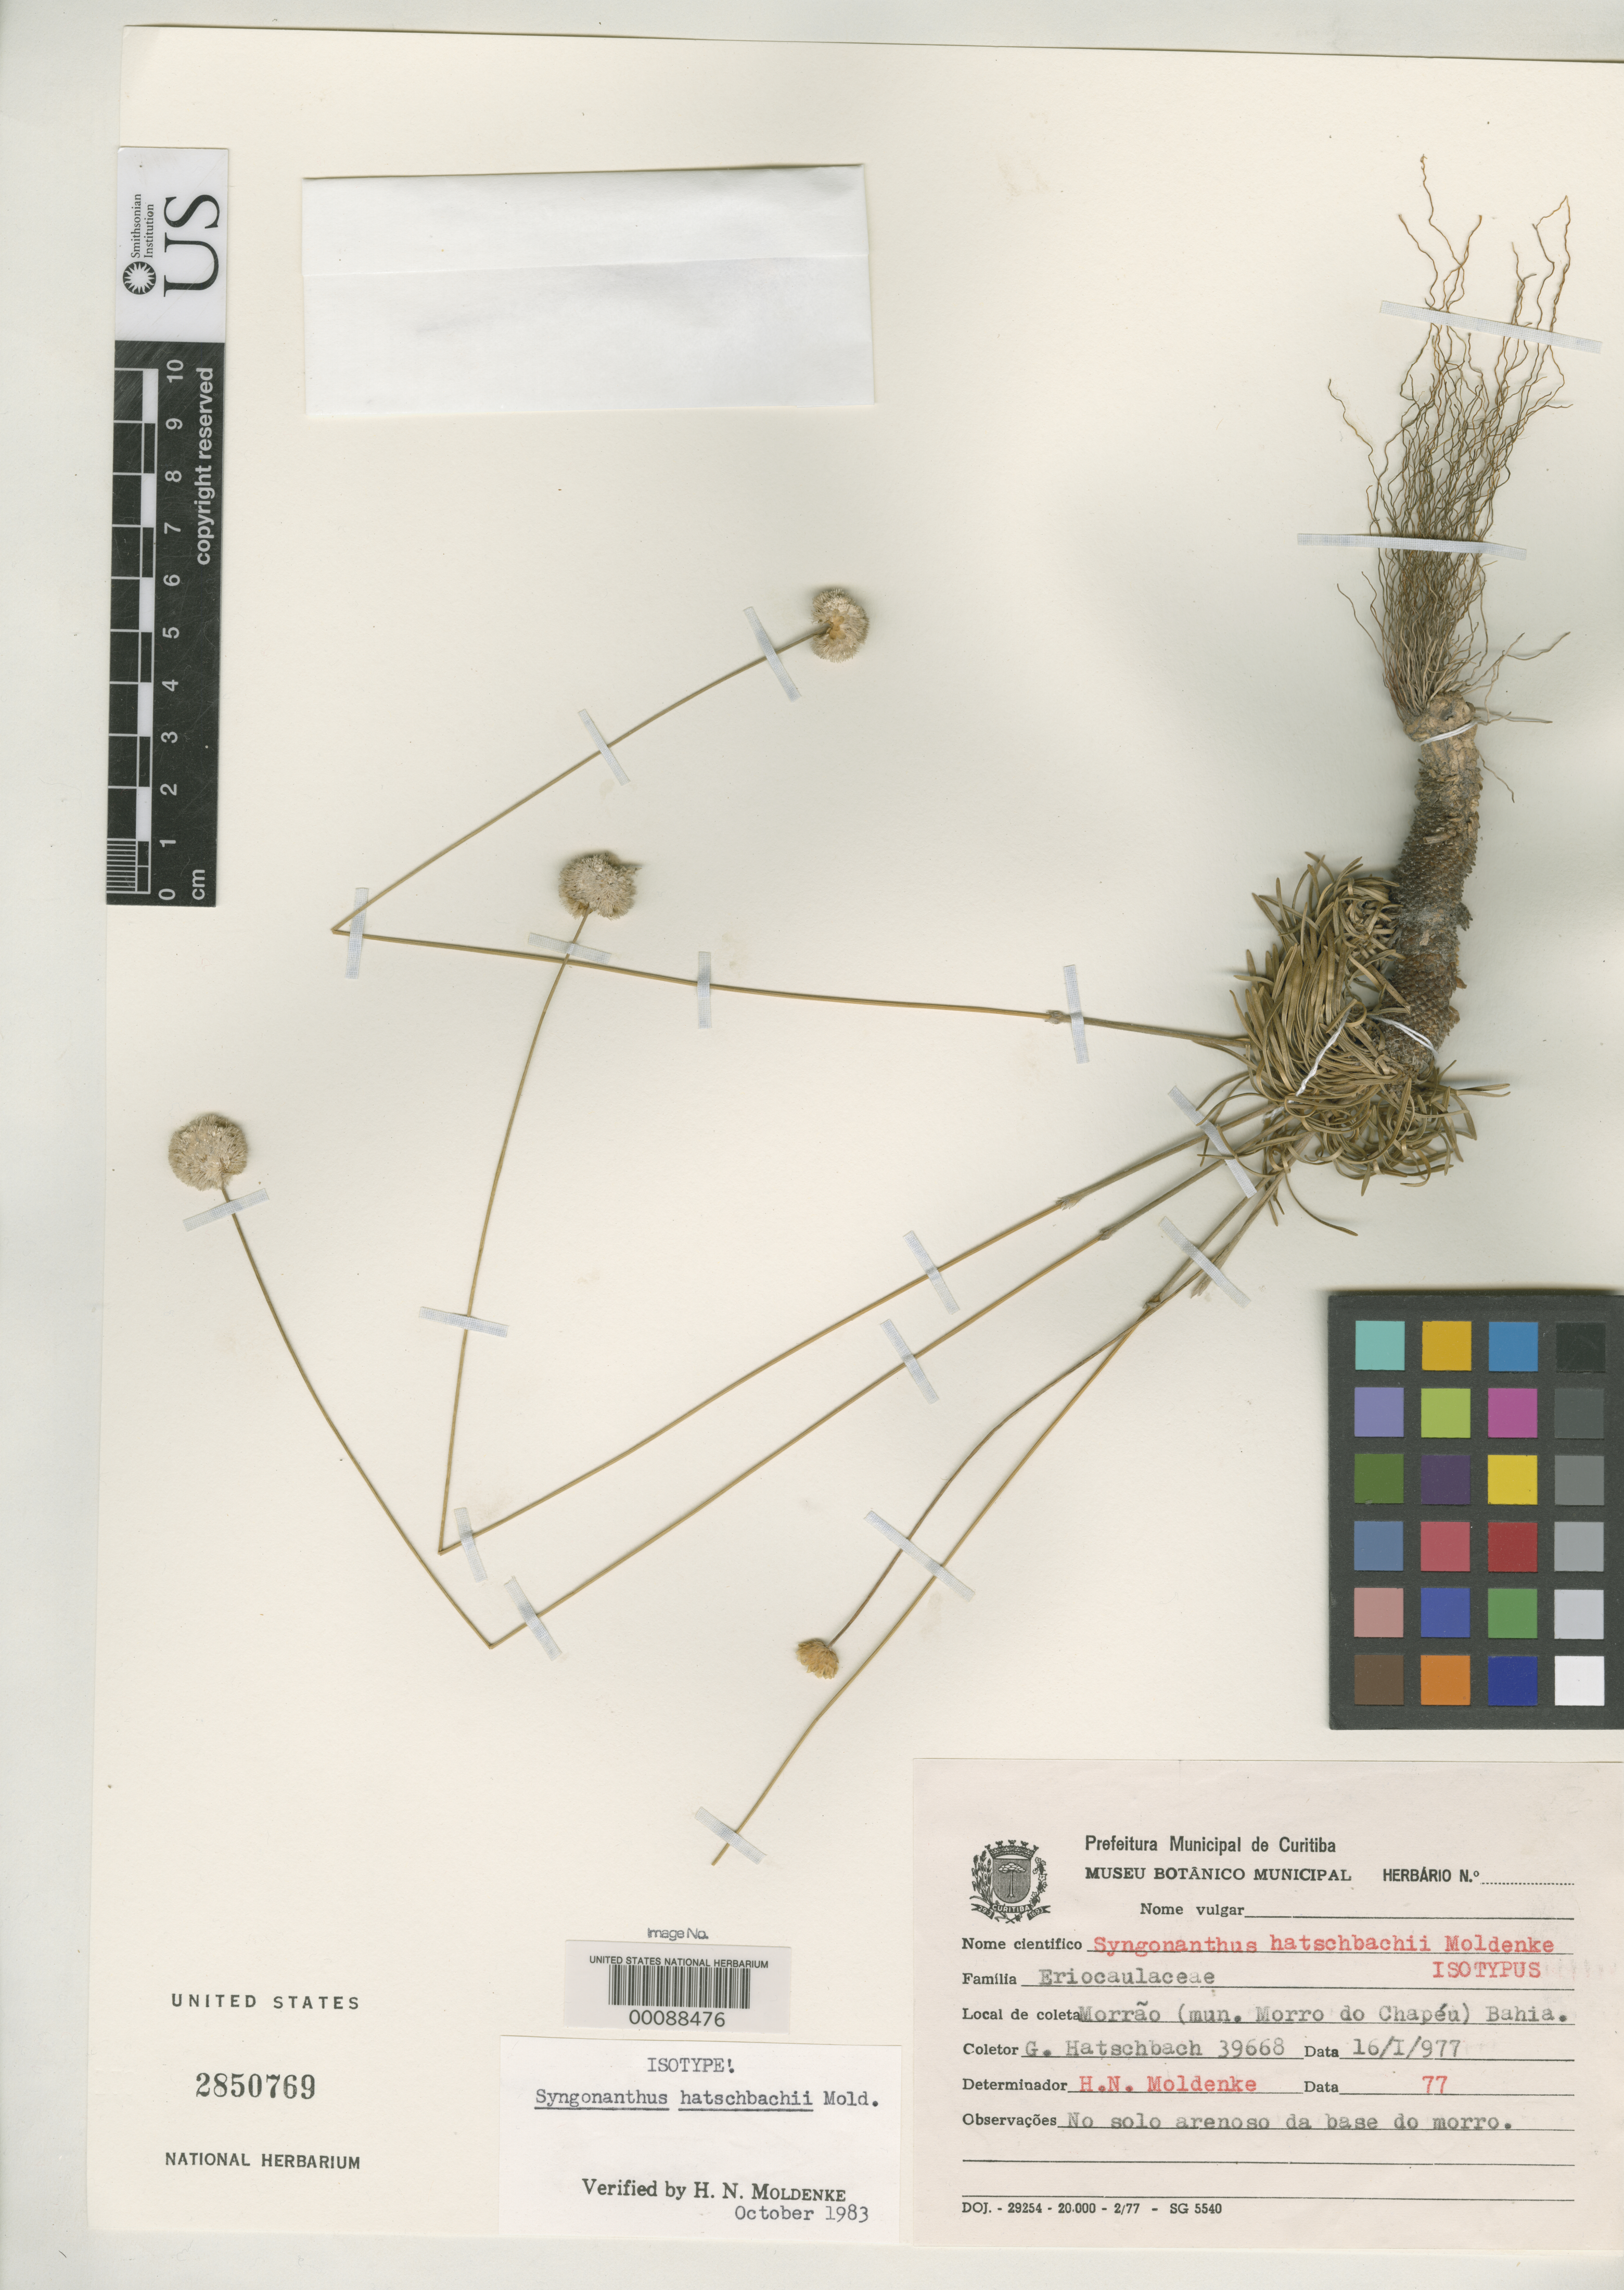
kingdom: Plantae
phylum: Tracheophyta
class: Liliopsida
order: Poales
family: Eriocaulaceae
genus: Syngonanthus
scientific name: Syngonanthus hatschbachii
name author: Moldenke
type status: Isotype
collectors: G. Hatschbach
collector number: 39668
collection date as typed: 16 Jan 1977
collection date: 1977-01-16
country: Brazil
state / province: Bahia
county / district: Morro do Chapéu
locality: Base of Morrao.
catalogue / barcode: US 2850769